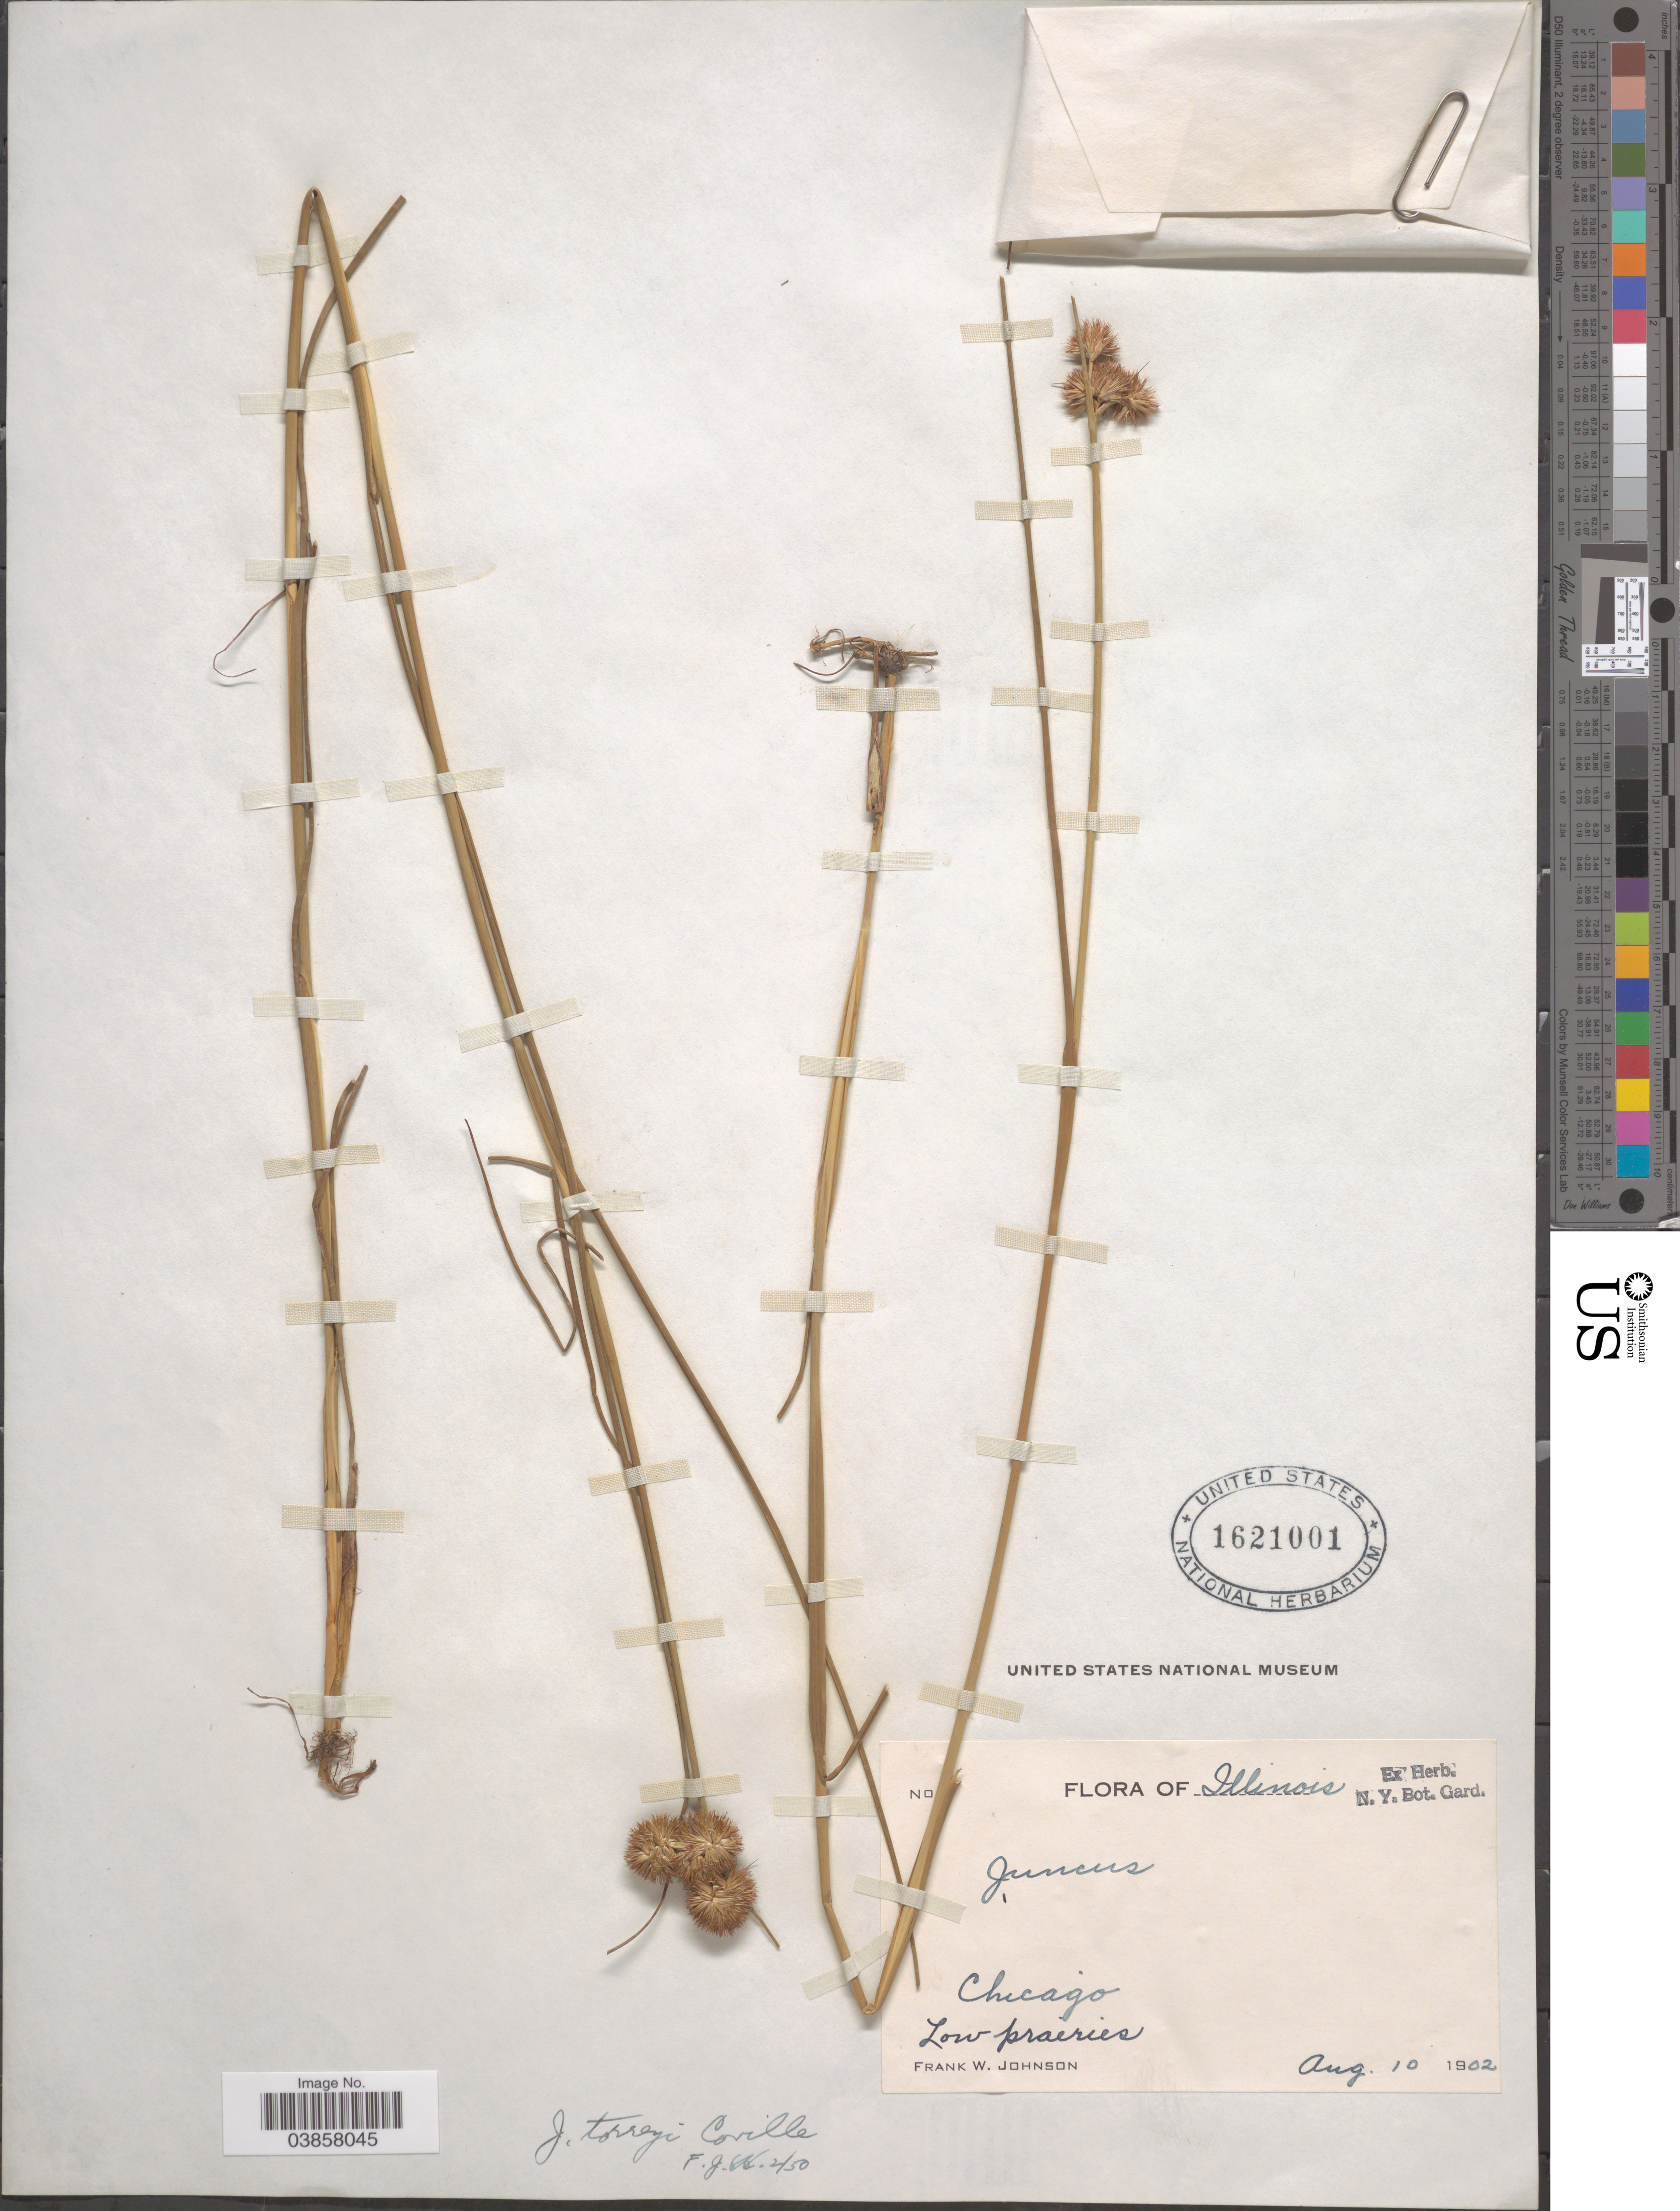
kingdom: Plantae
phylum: Tracheophyta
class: Liliopsida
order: Poales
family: Juncaceae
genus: Juncus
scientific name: Juncus torreyi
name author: Coville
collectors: F. W. Johnson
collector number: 6*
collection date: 1902-08-10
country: United States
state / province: Illinois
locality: Chicago.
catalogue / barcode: US 1621001